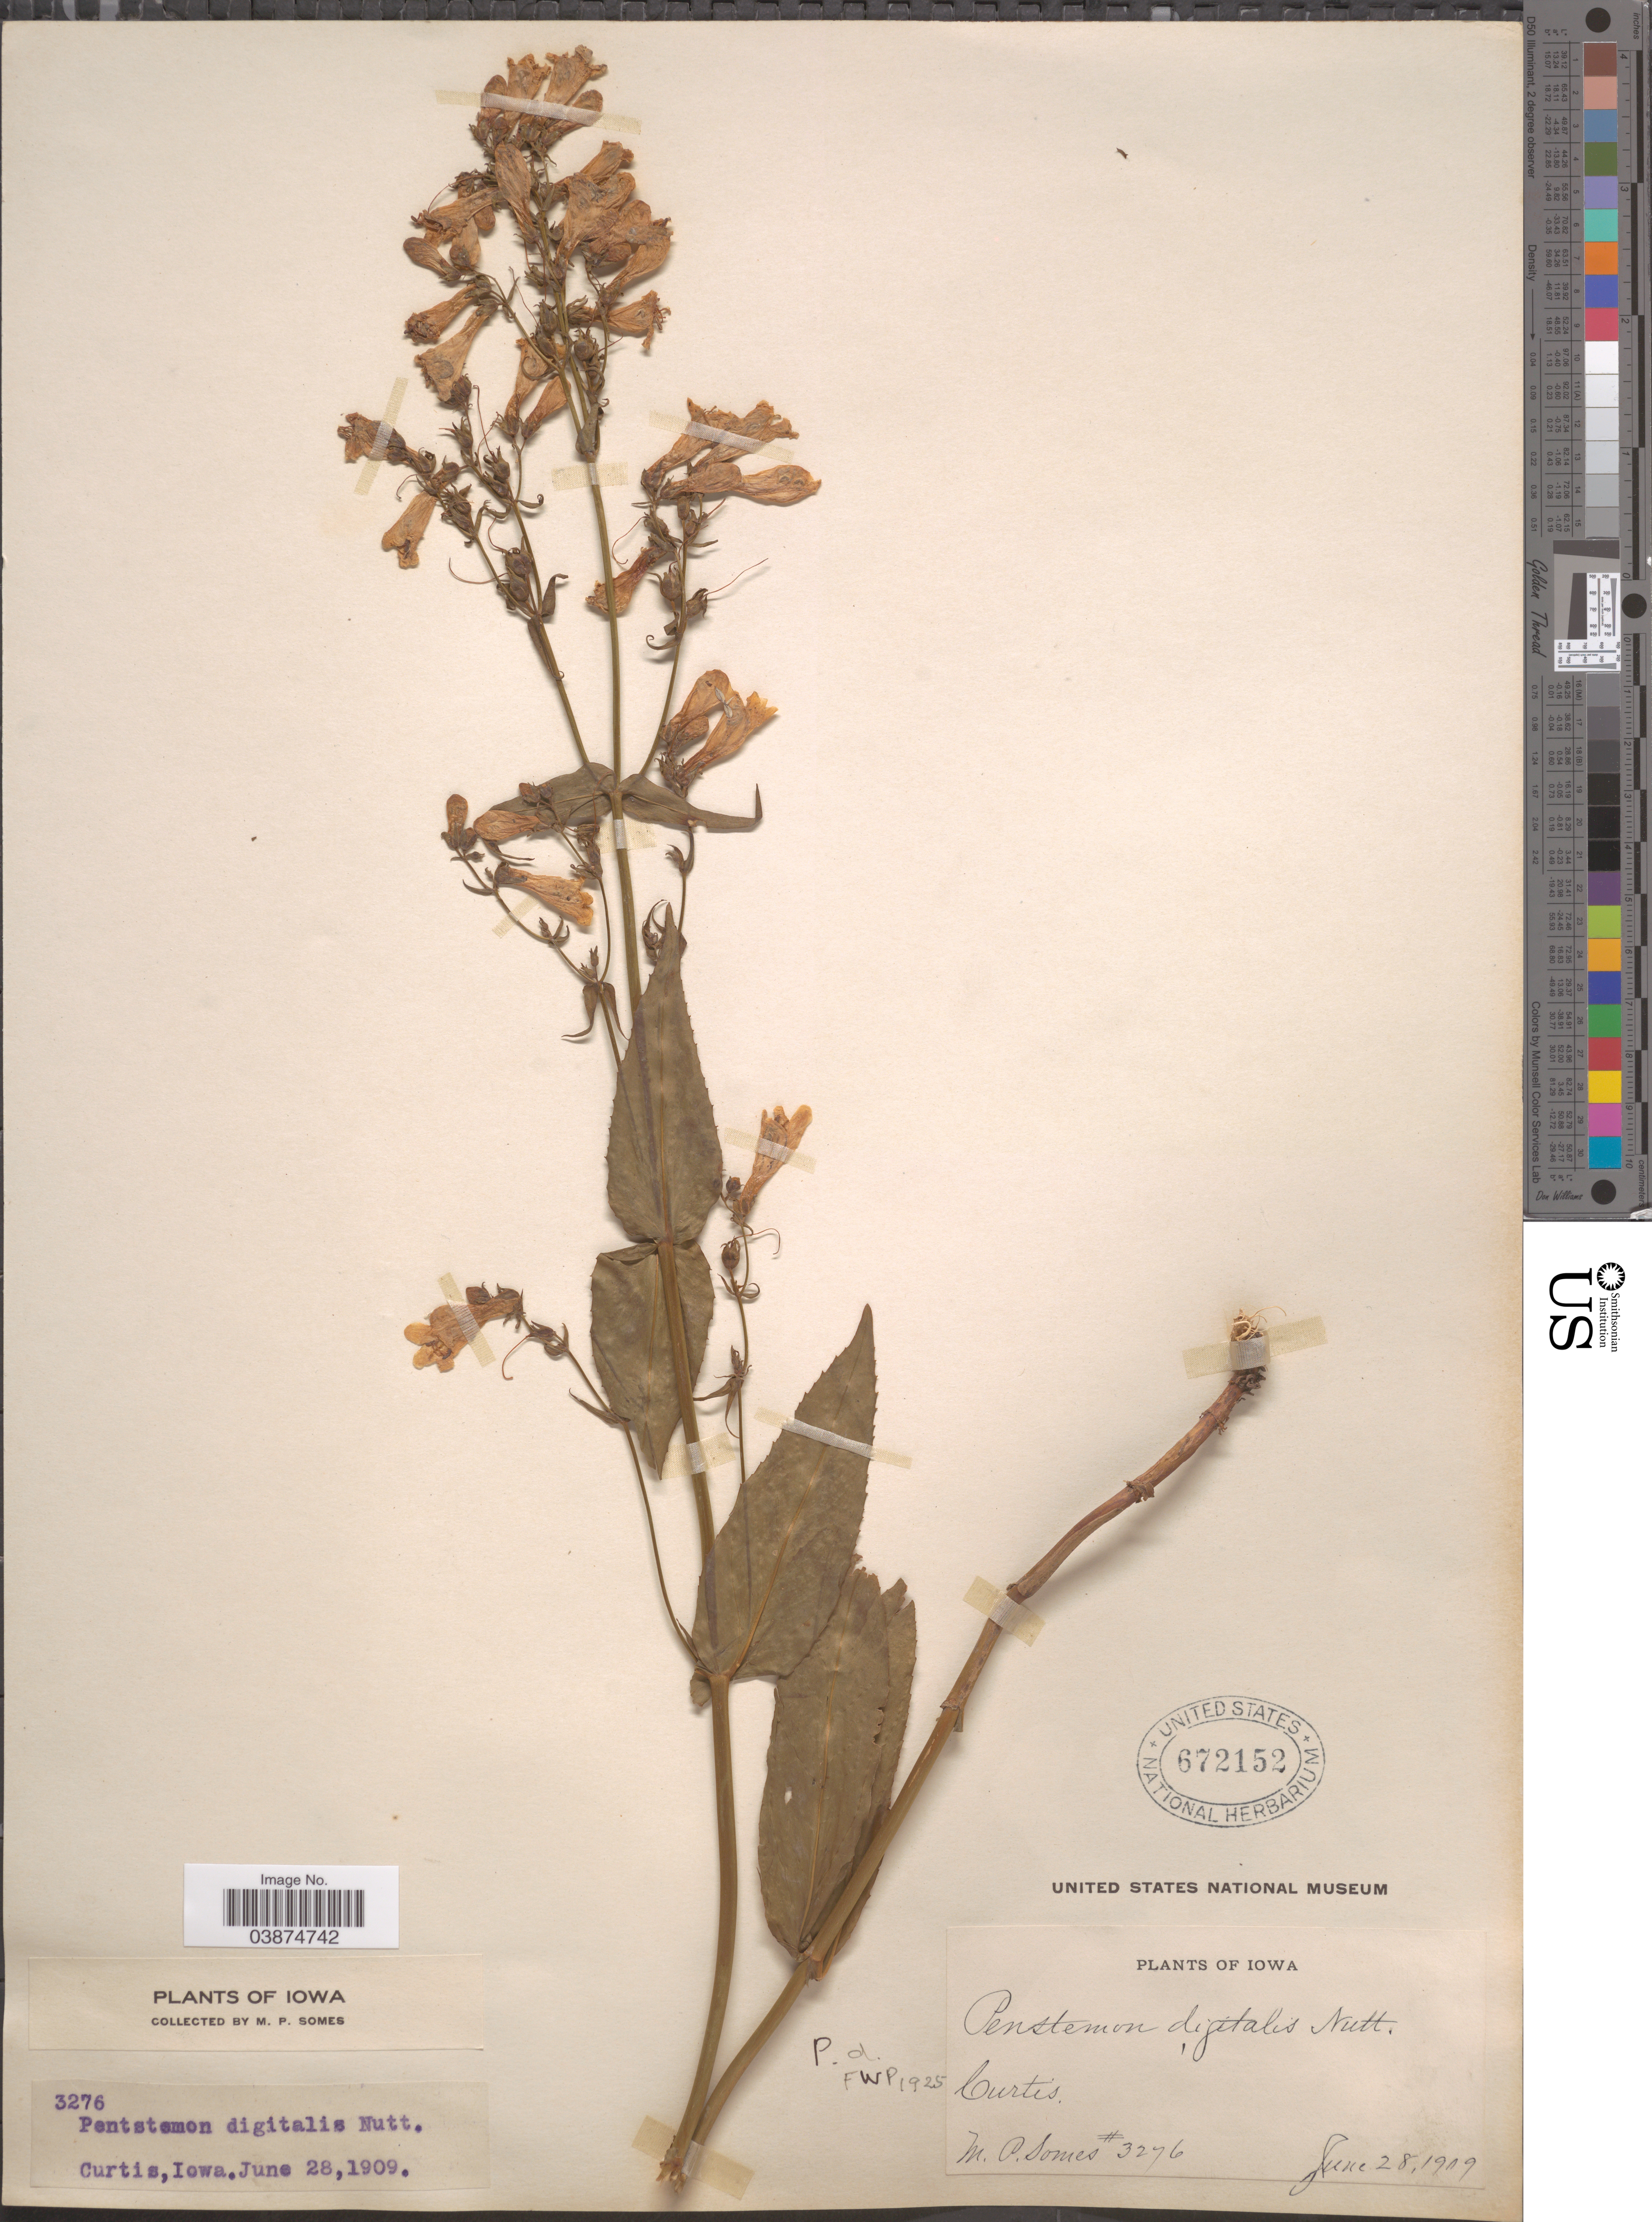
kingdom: Plantae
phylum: Tracheophyta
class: Magnoliopsida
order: Lamiales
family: Plantaginaceae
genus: Penstemon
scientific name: Penstemon digitalis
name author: Nutt. ex Sims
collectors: M. Somes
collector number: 3276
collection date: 1909-06-28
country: United States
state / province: Iowa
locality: Curtis.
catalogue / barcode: US 672152